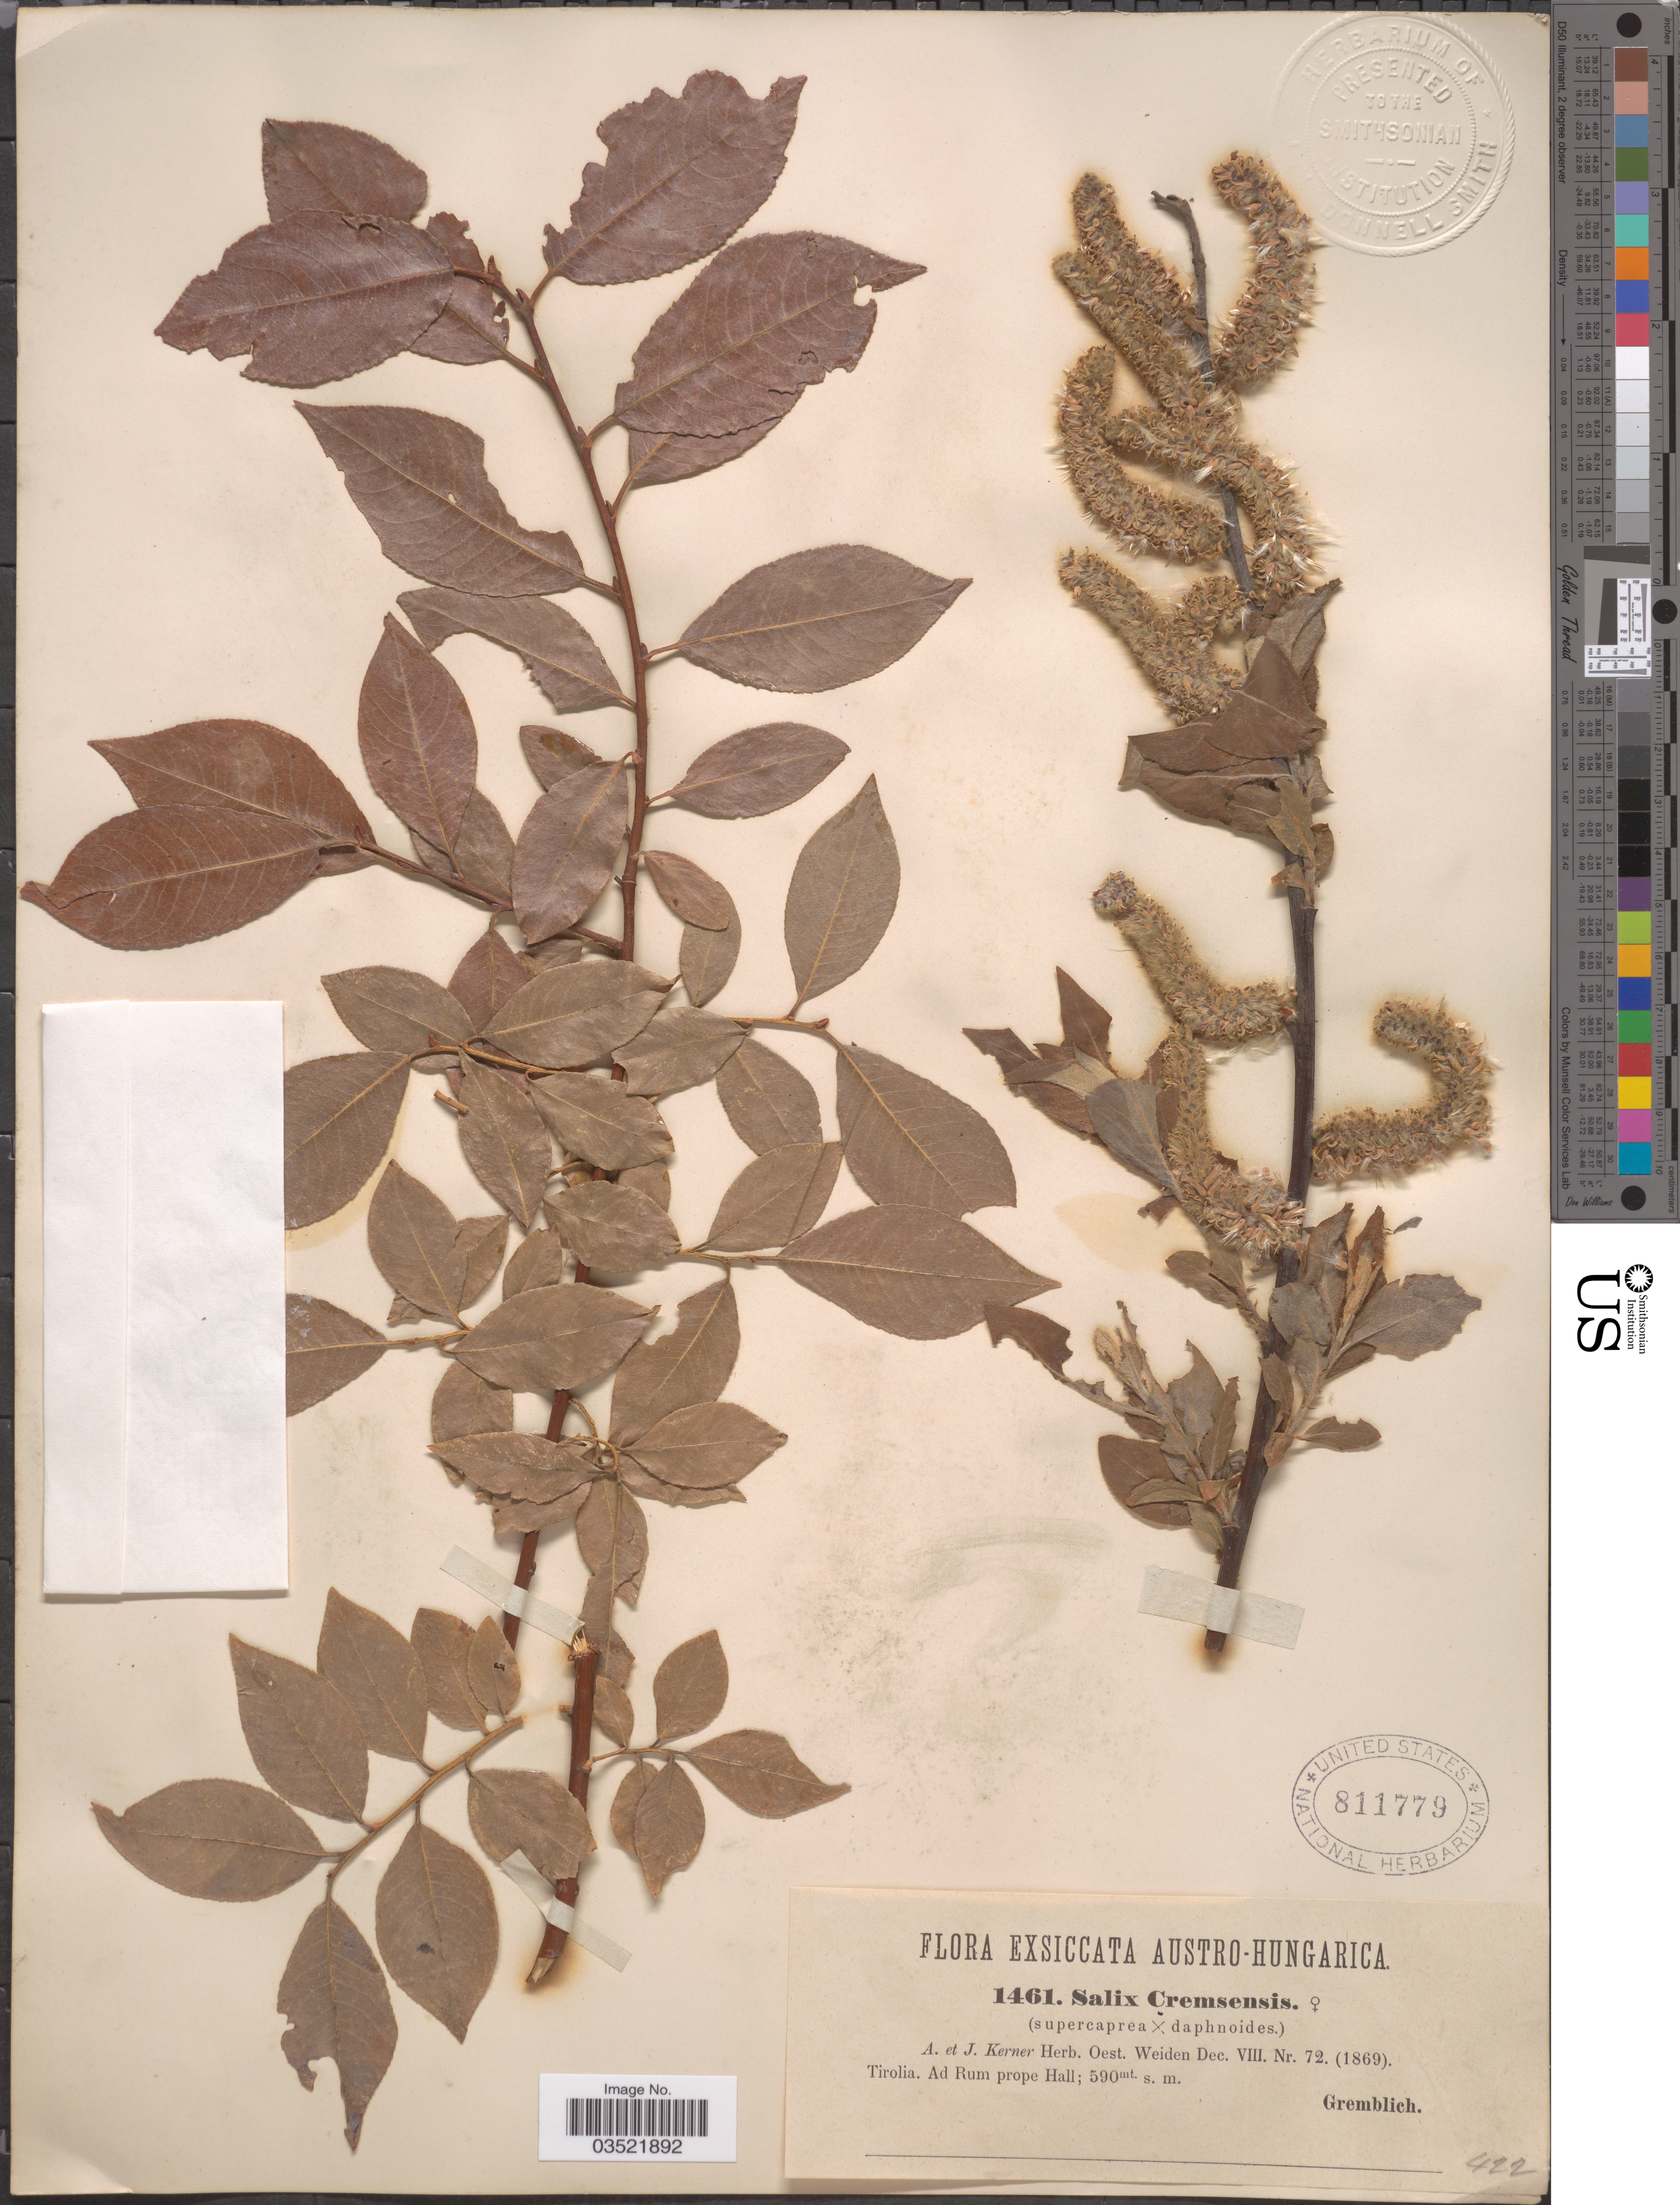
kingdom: Plantae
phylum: Tracheophyta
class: Magnoliopsida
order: Malpighiales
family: Salicaceae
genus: Salix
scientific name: Salix x cremsensis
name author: A. Kern.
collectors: -. Gremblich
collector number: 1461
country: Austria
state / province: Tirol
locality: Austro-Hungarica. Tirolia. Ad Rum prope Hall.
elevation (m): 590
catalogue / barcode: US 811779